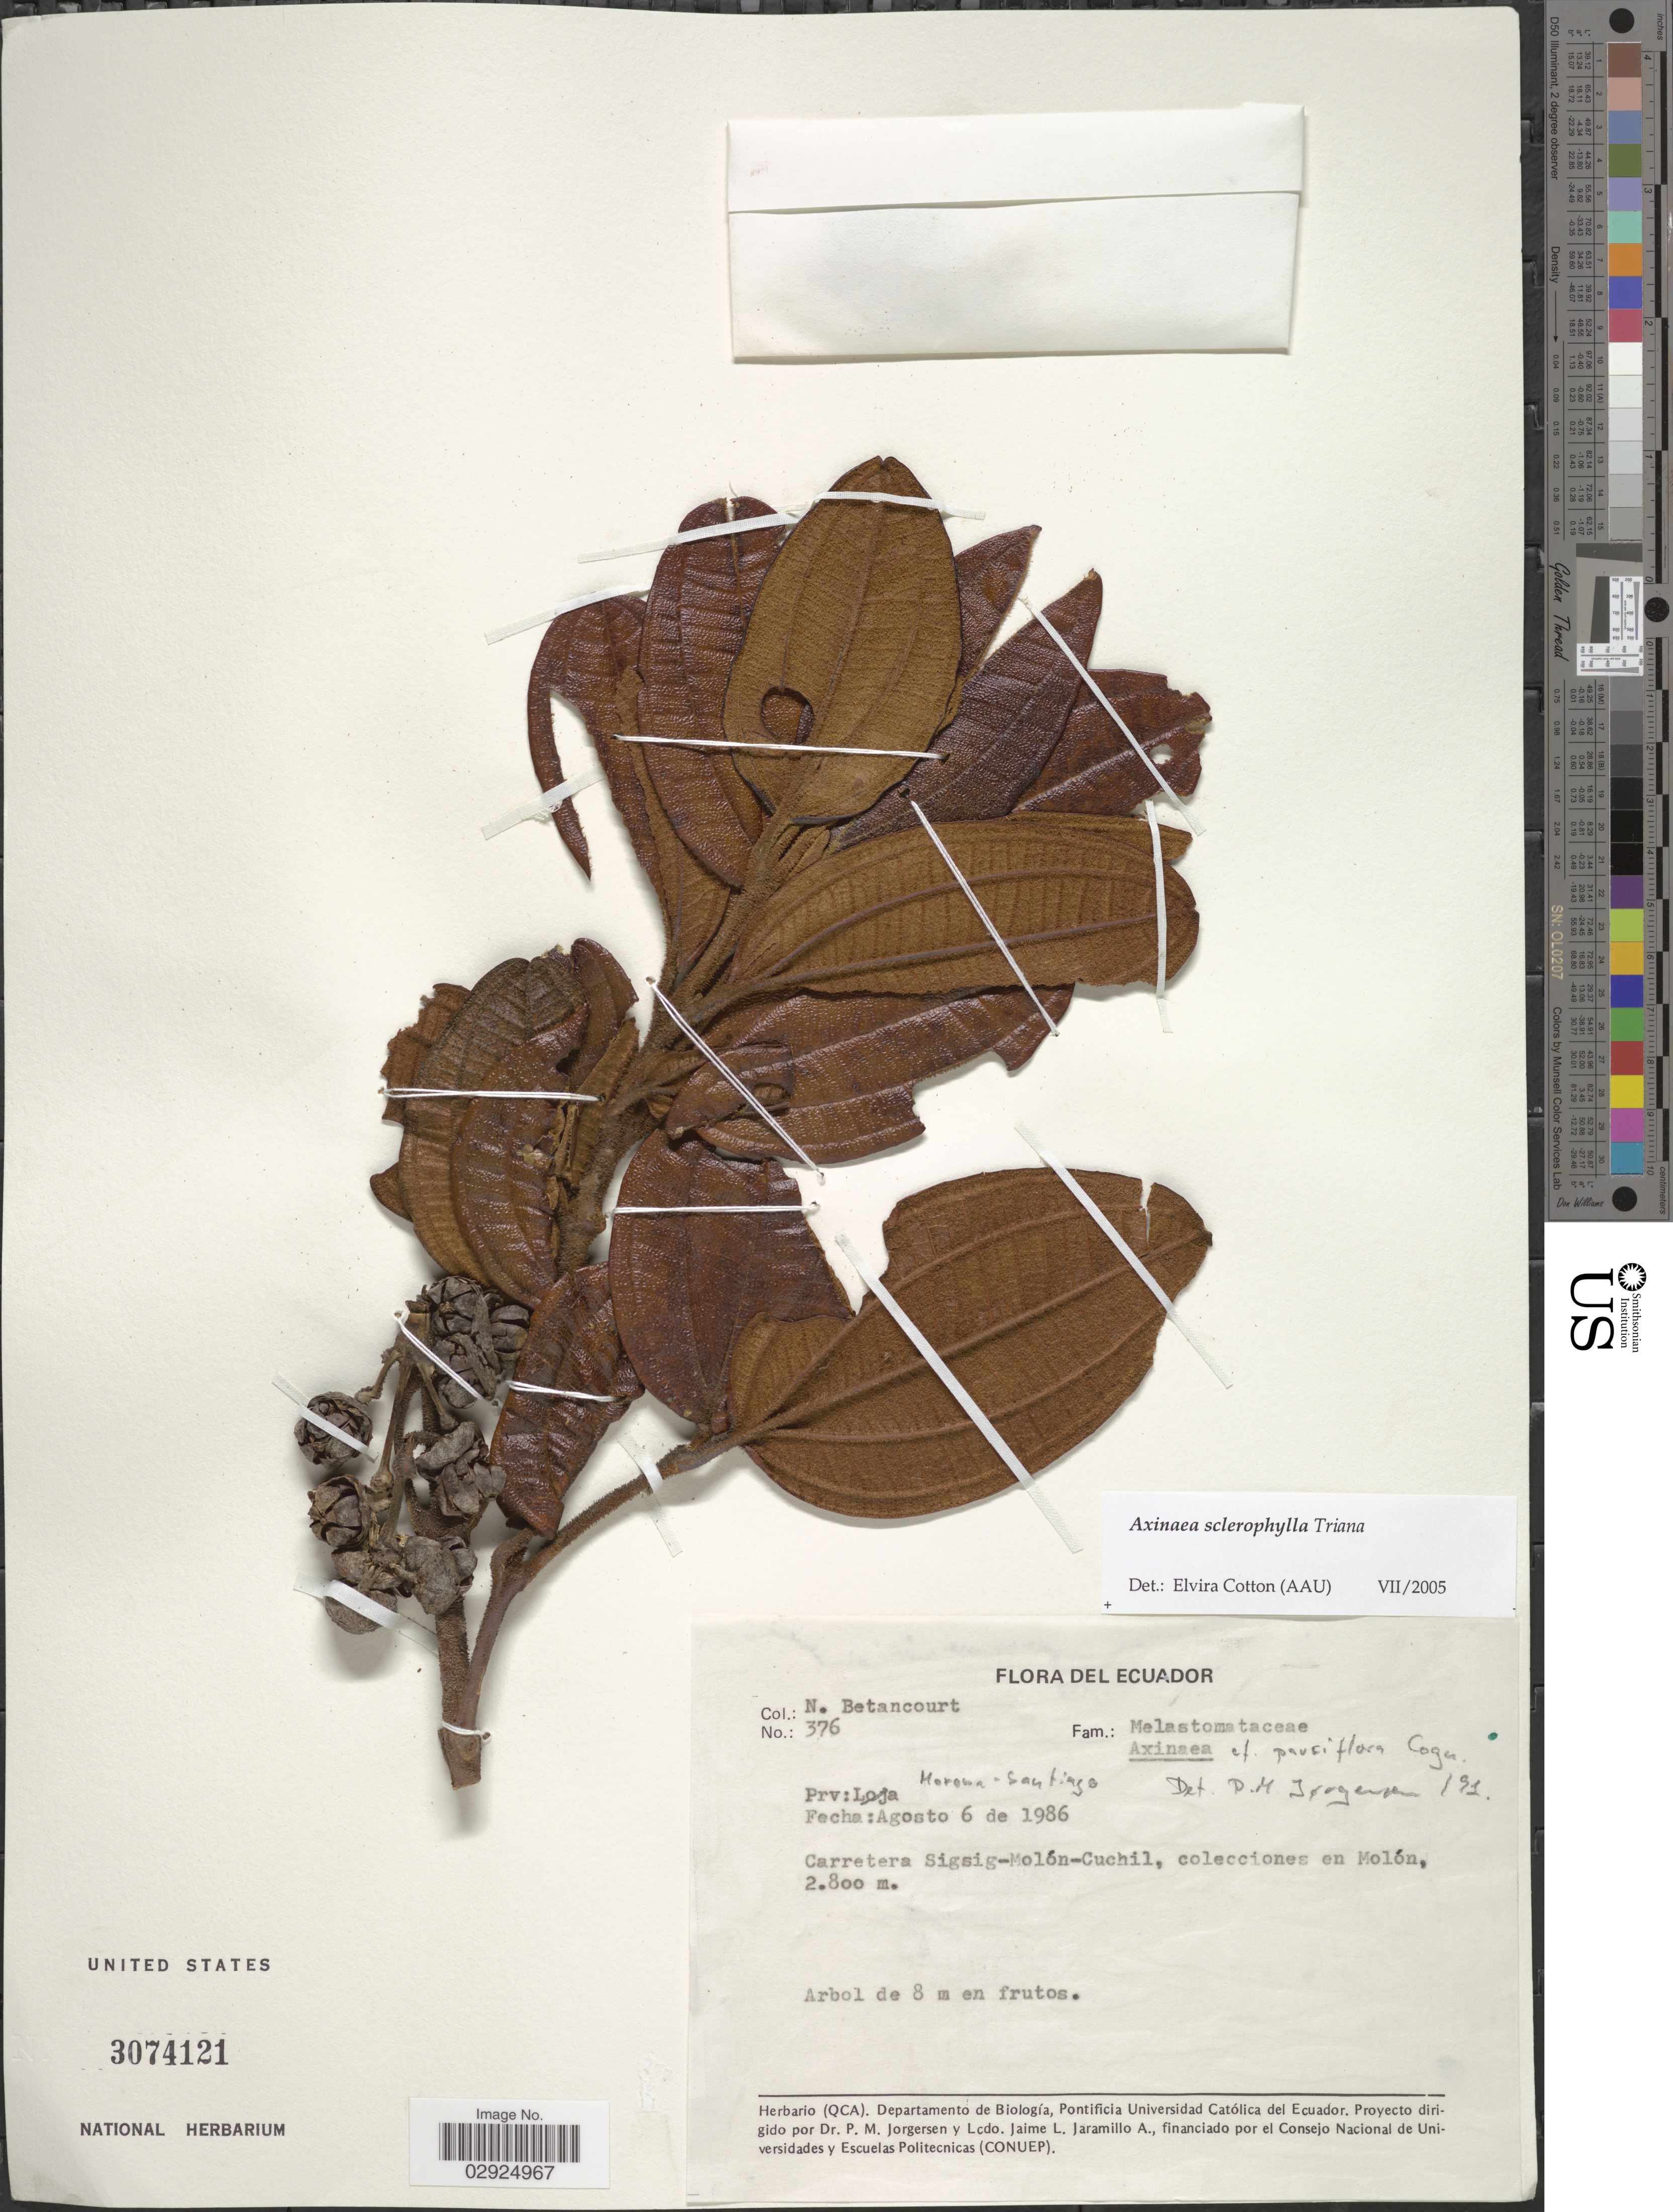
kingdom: Plantae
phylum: Tracheophyta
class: Magnoliopsida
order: Myrtales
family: Melastomataceae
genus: Axinaea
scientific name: Axinaea sclerophylla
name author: Triana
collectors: N. Betancourt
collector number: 376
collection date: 1986-08-06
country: Ecuador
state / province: Morona-Santiago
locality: Carretera Sigsig-Molón-Cuchil, colecciones en Molón.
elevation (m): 2800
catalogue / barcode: US 3074121